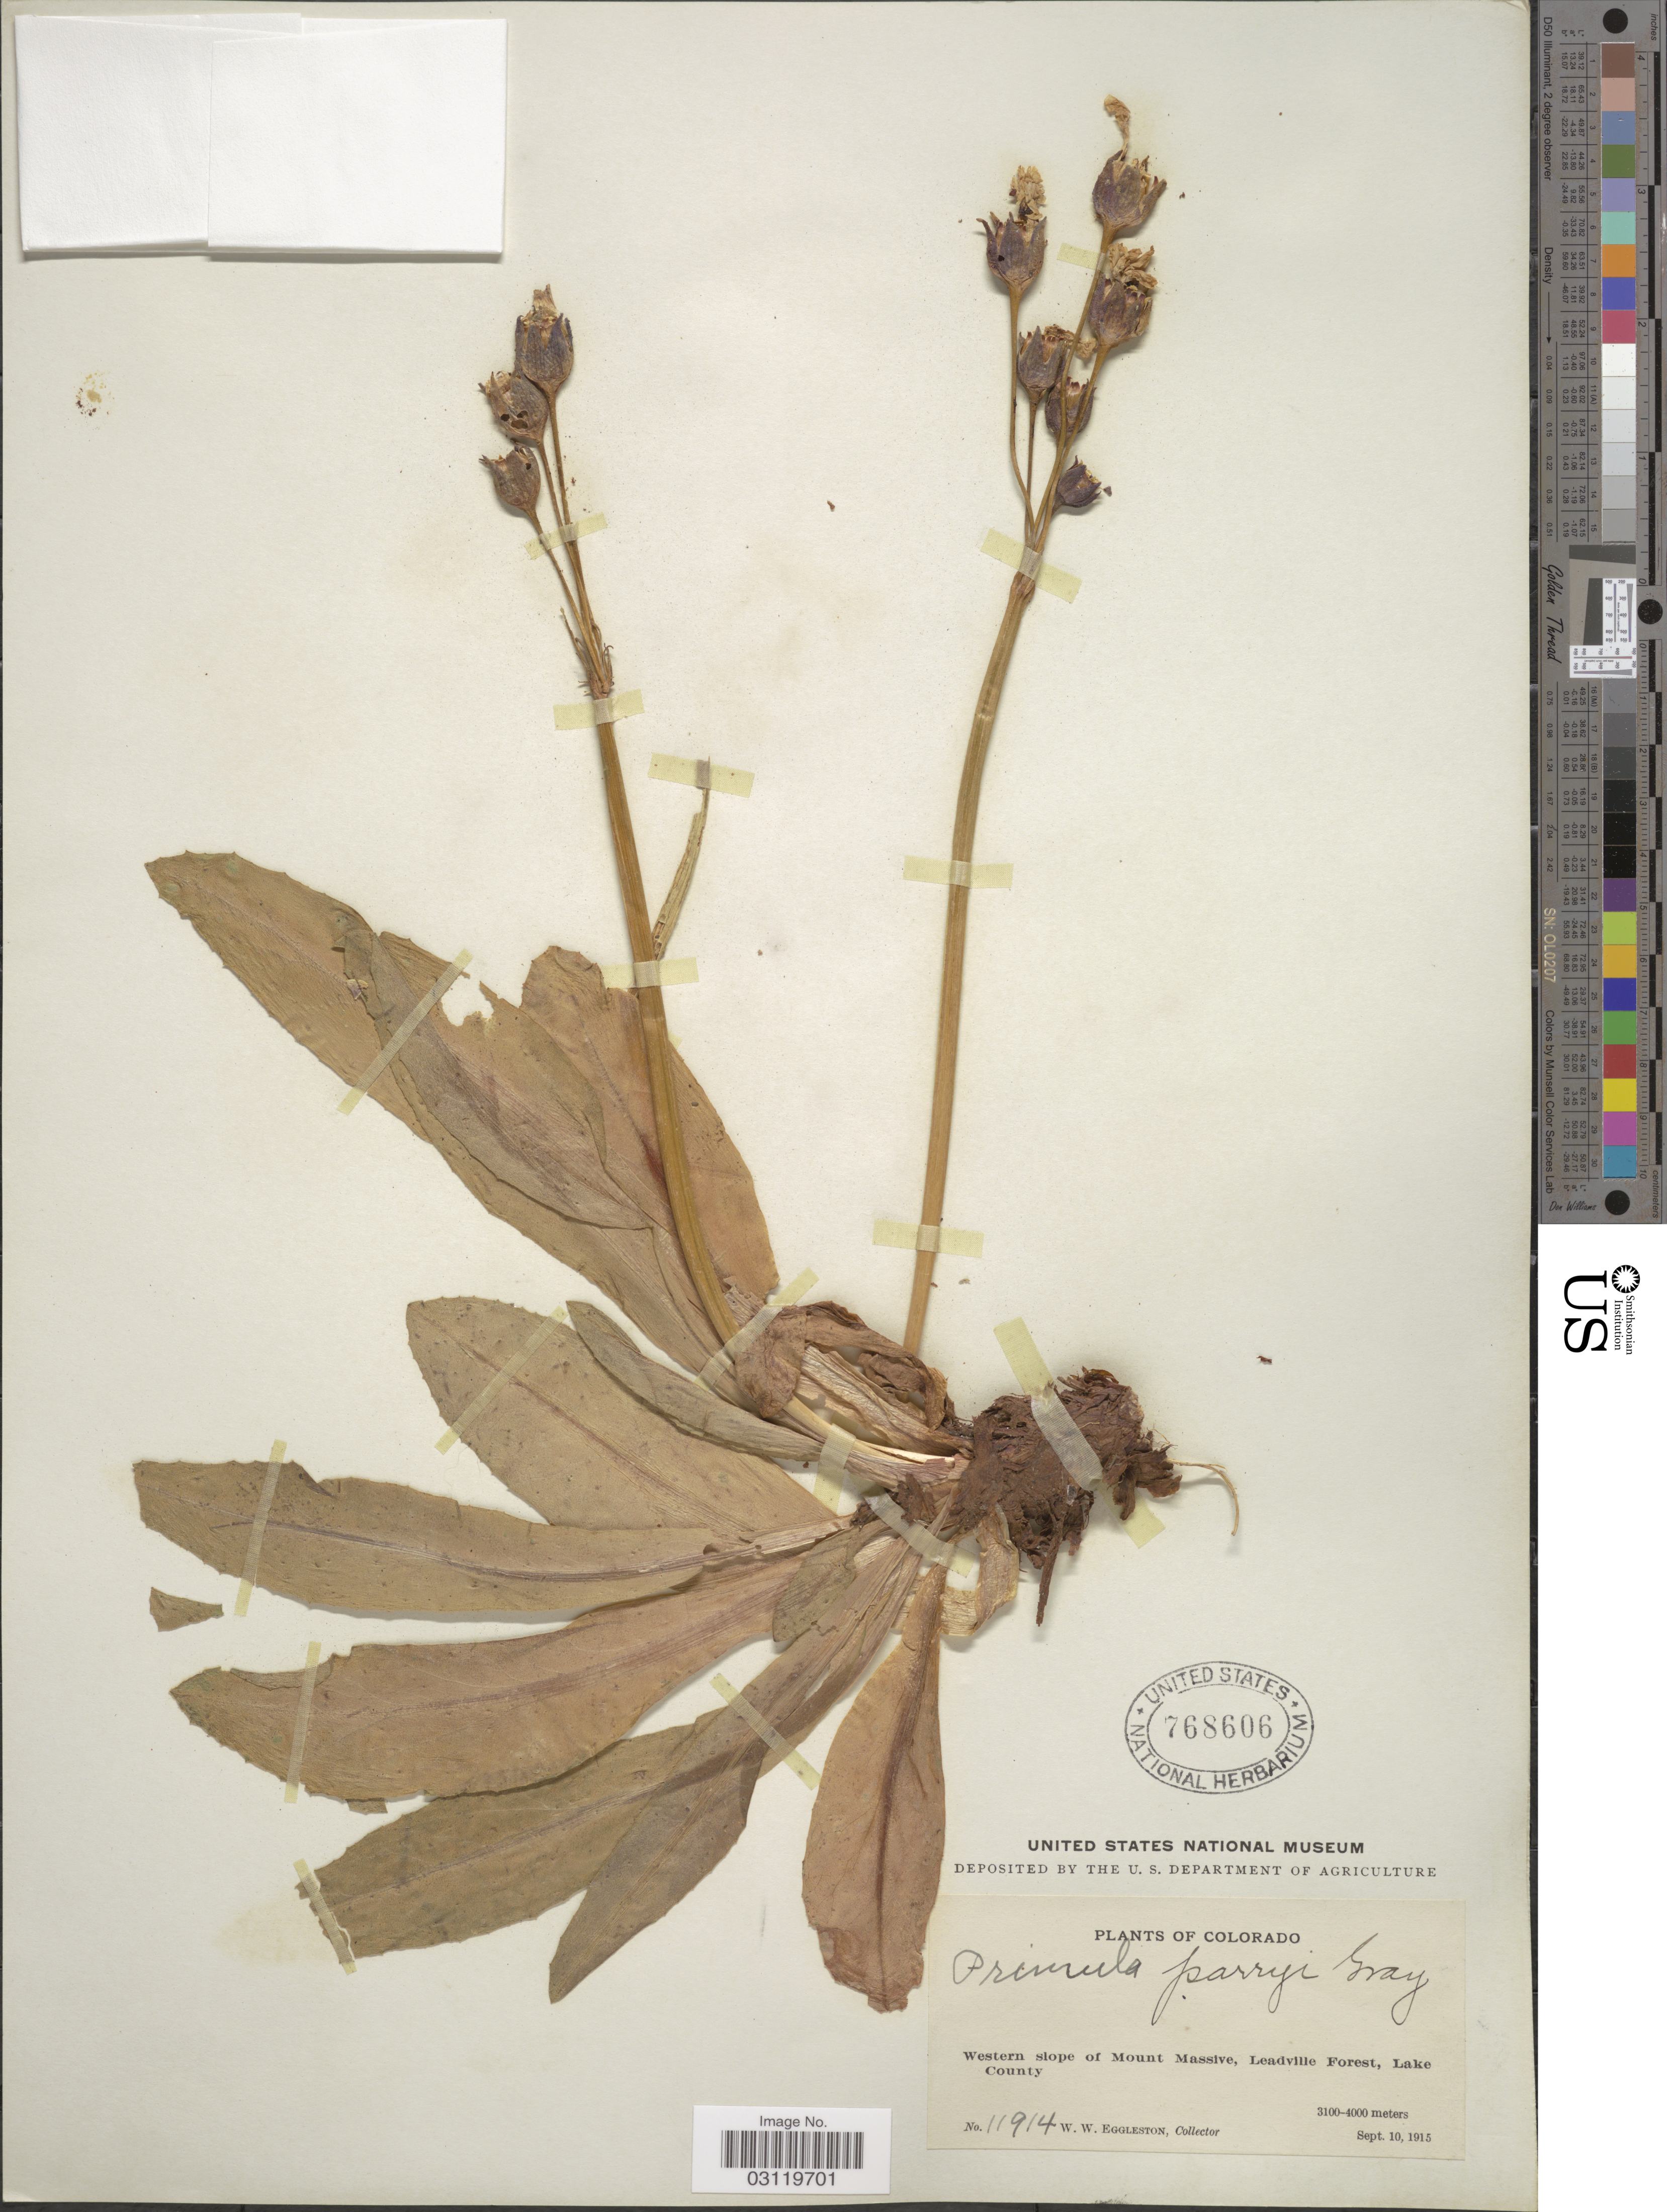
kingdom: Plantae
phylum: Tracheophyta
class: Magnoliopsida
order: Ericales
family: Primulaceae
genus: Primula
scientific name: Primula parryi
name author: A. Gray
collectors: W. W. Eggleston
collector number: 11914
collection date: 1915-09-10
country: United States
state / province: Colorado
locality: Western slope of Mount Massive, Leadville Forest, Lake County.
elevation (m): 3100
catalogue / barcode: US 768606